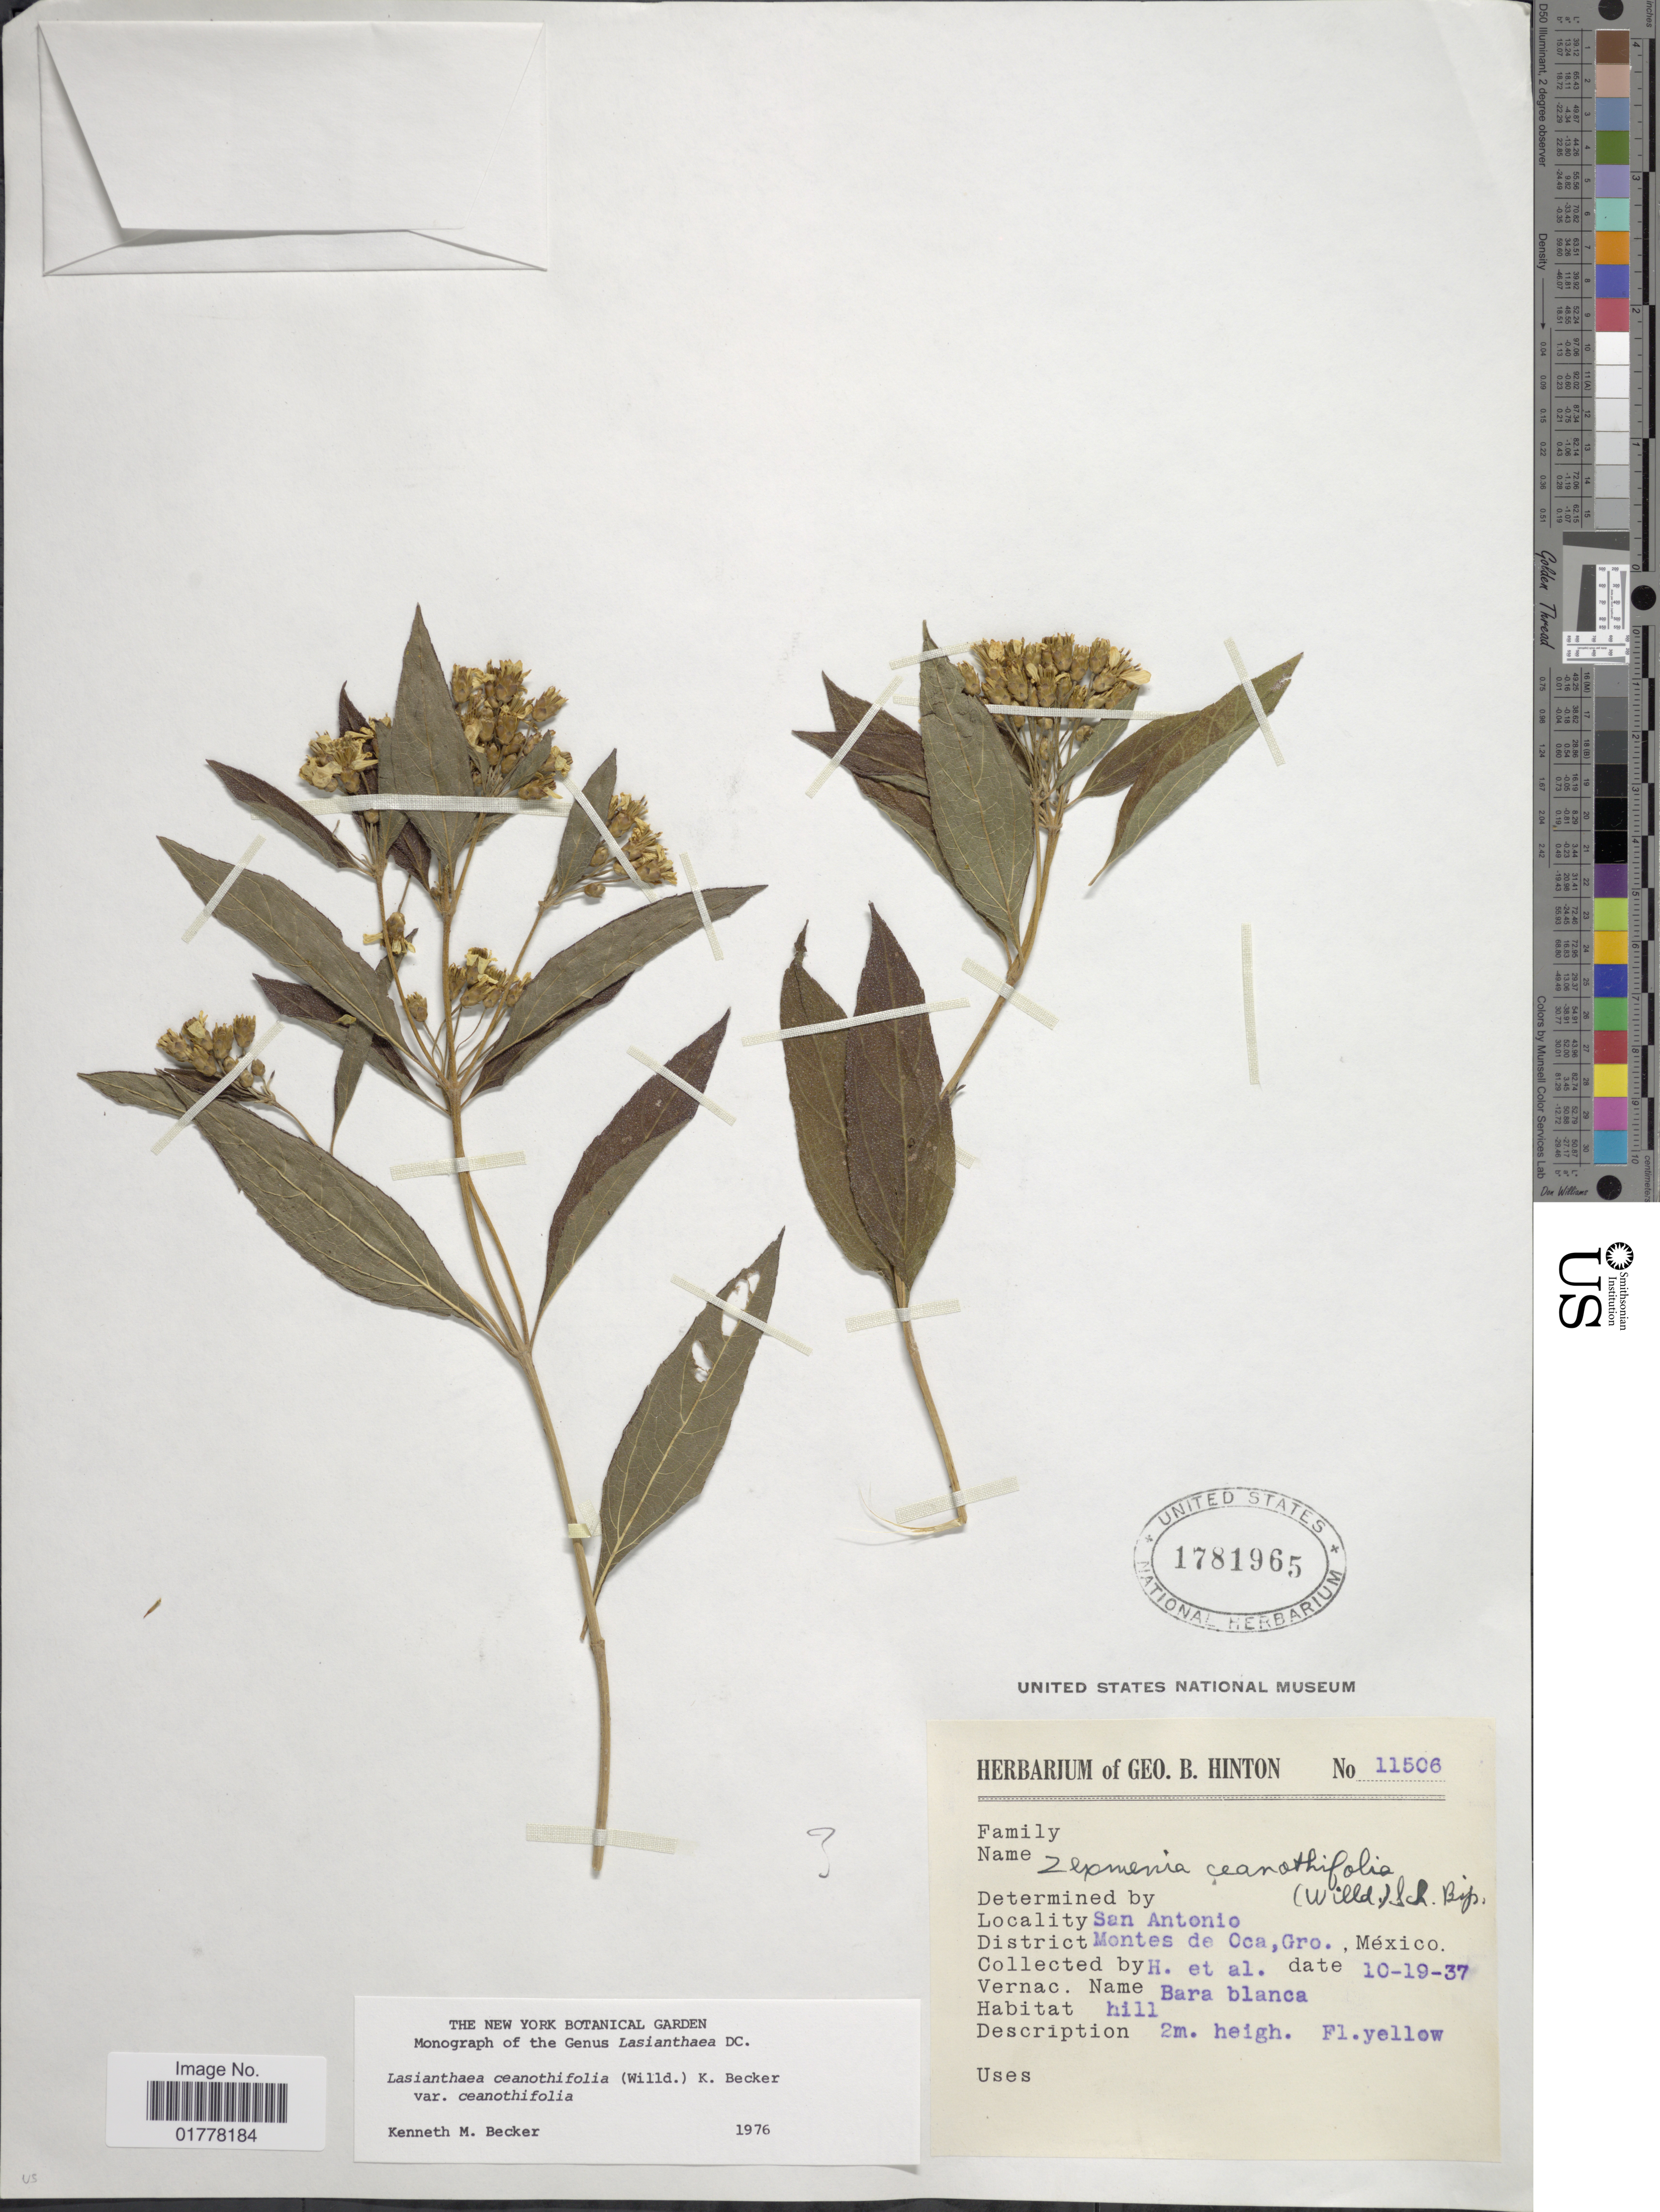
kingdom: Plantae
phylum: Tracheophyta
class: Magnoliopsida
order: Asterales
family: Asteraceae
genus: Lasianthaea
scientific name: Lasianthaea ceanothifolia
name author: (Willd.) K.M. Becker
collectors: G. B. Hinton & et al.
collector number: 11506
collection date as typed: Transcribed d/m/y: 19/10/37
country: Mexico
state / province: Guerrero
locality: San Antonio. District Montes de Oca, Gro., México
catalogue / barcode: US 1781965